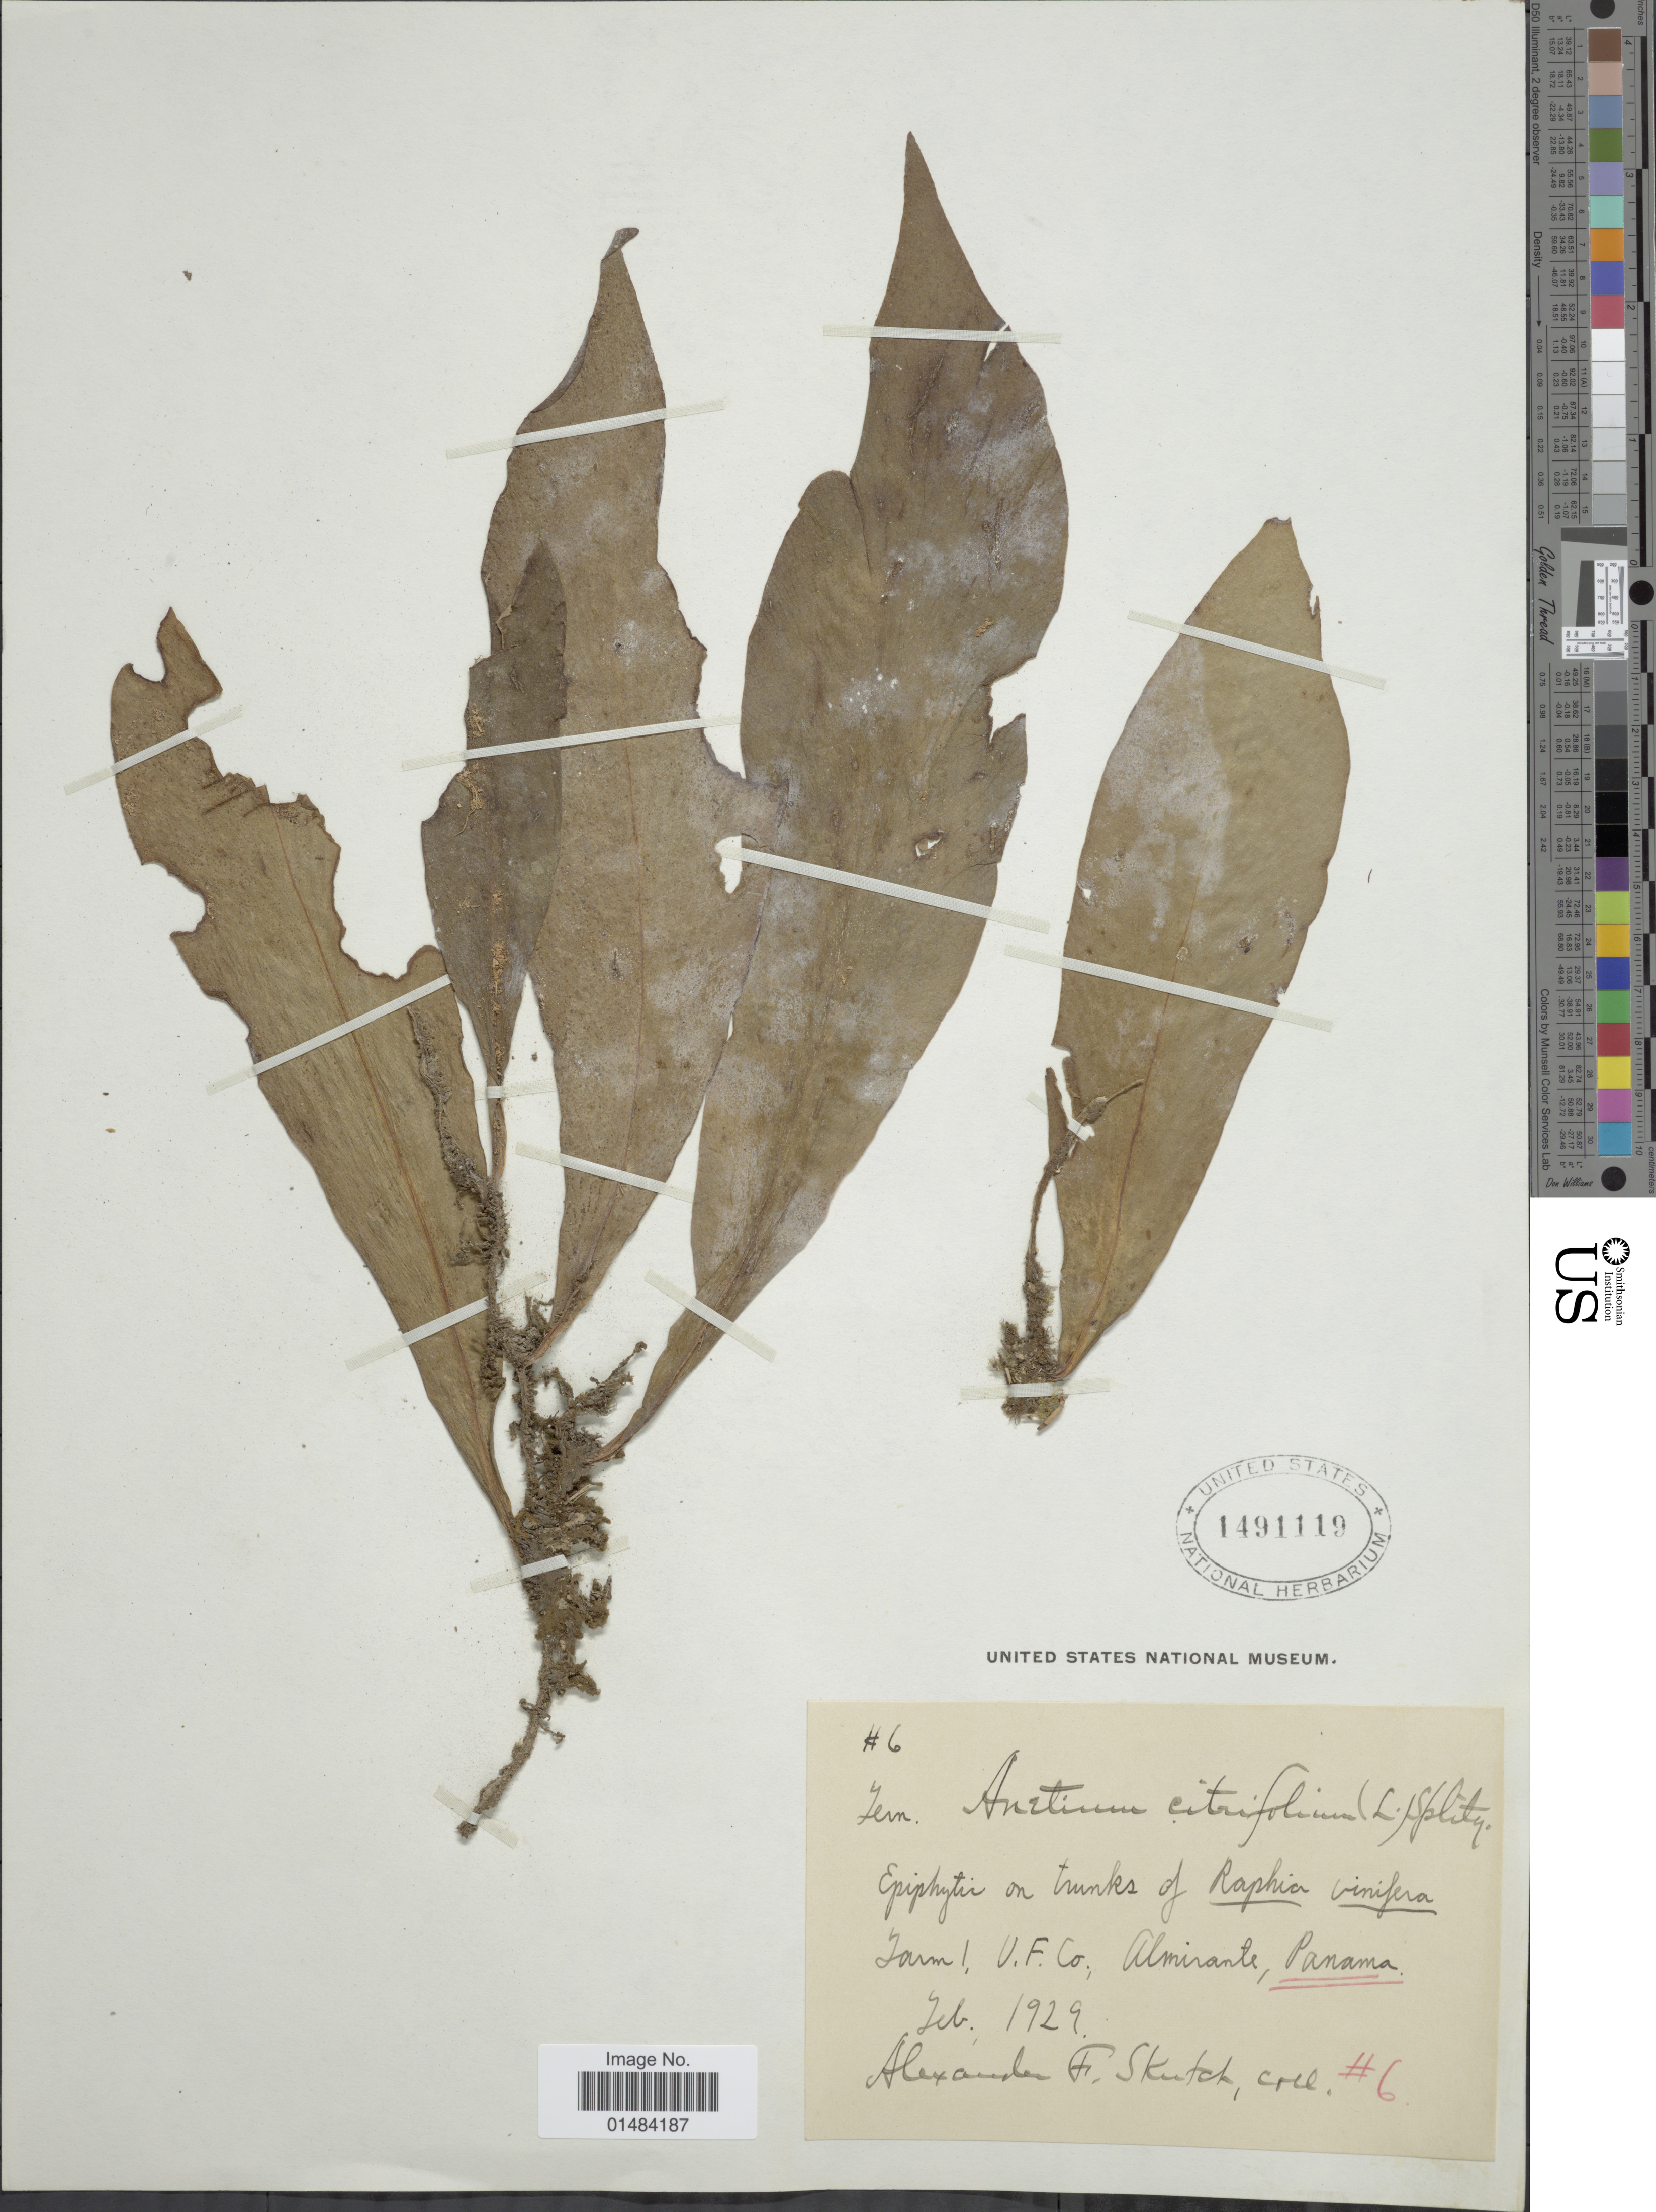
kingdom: Plantae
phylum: Tracheophyta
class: Polypodiopsida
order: Polypodiales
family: Pteridaceae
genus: Anetium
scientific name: Anetium citrifolium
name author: (L.) Splitg.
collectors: A. F. Skutch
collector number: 6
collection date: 1929-02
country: Panama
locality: Farm 1, U.F. Co. Almirante, Panama.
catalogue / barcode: US 1491119